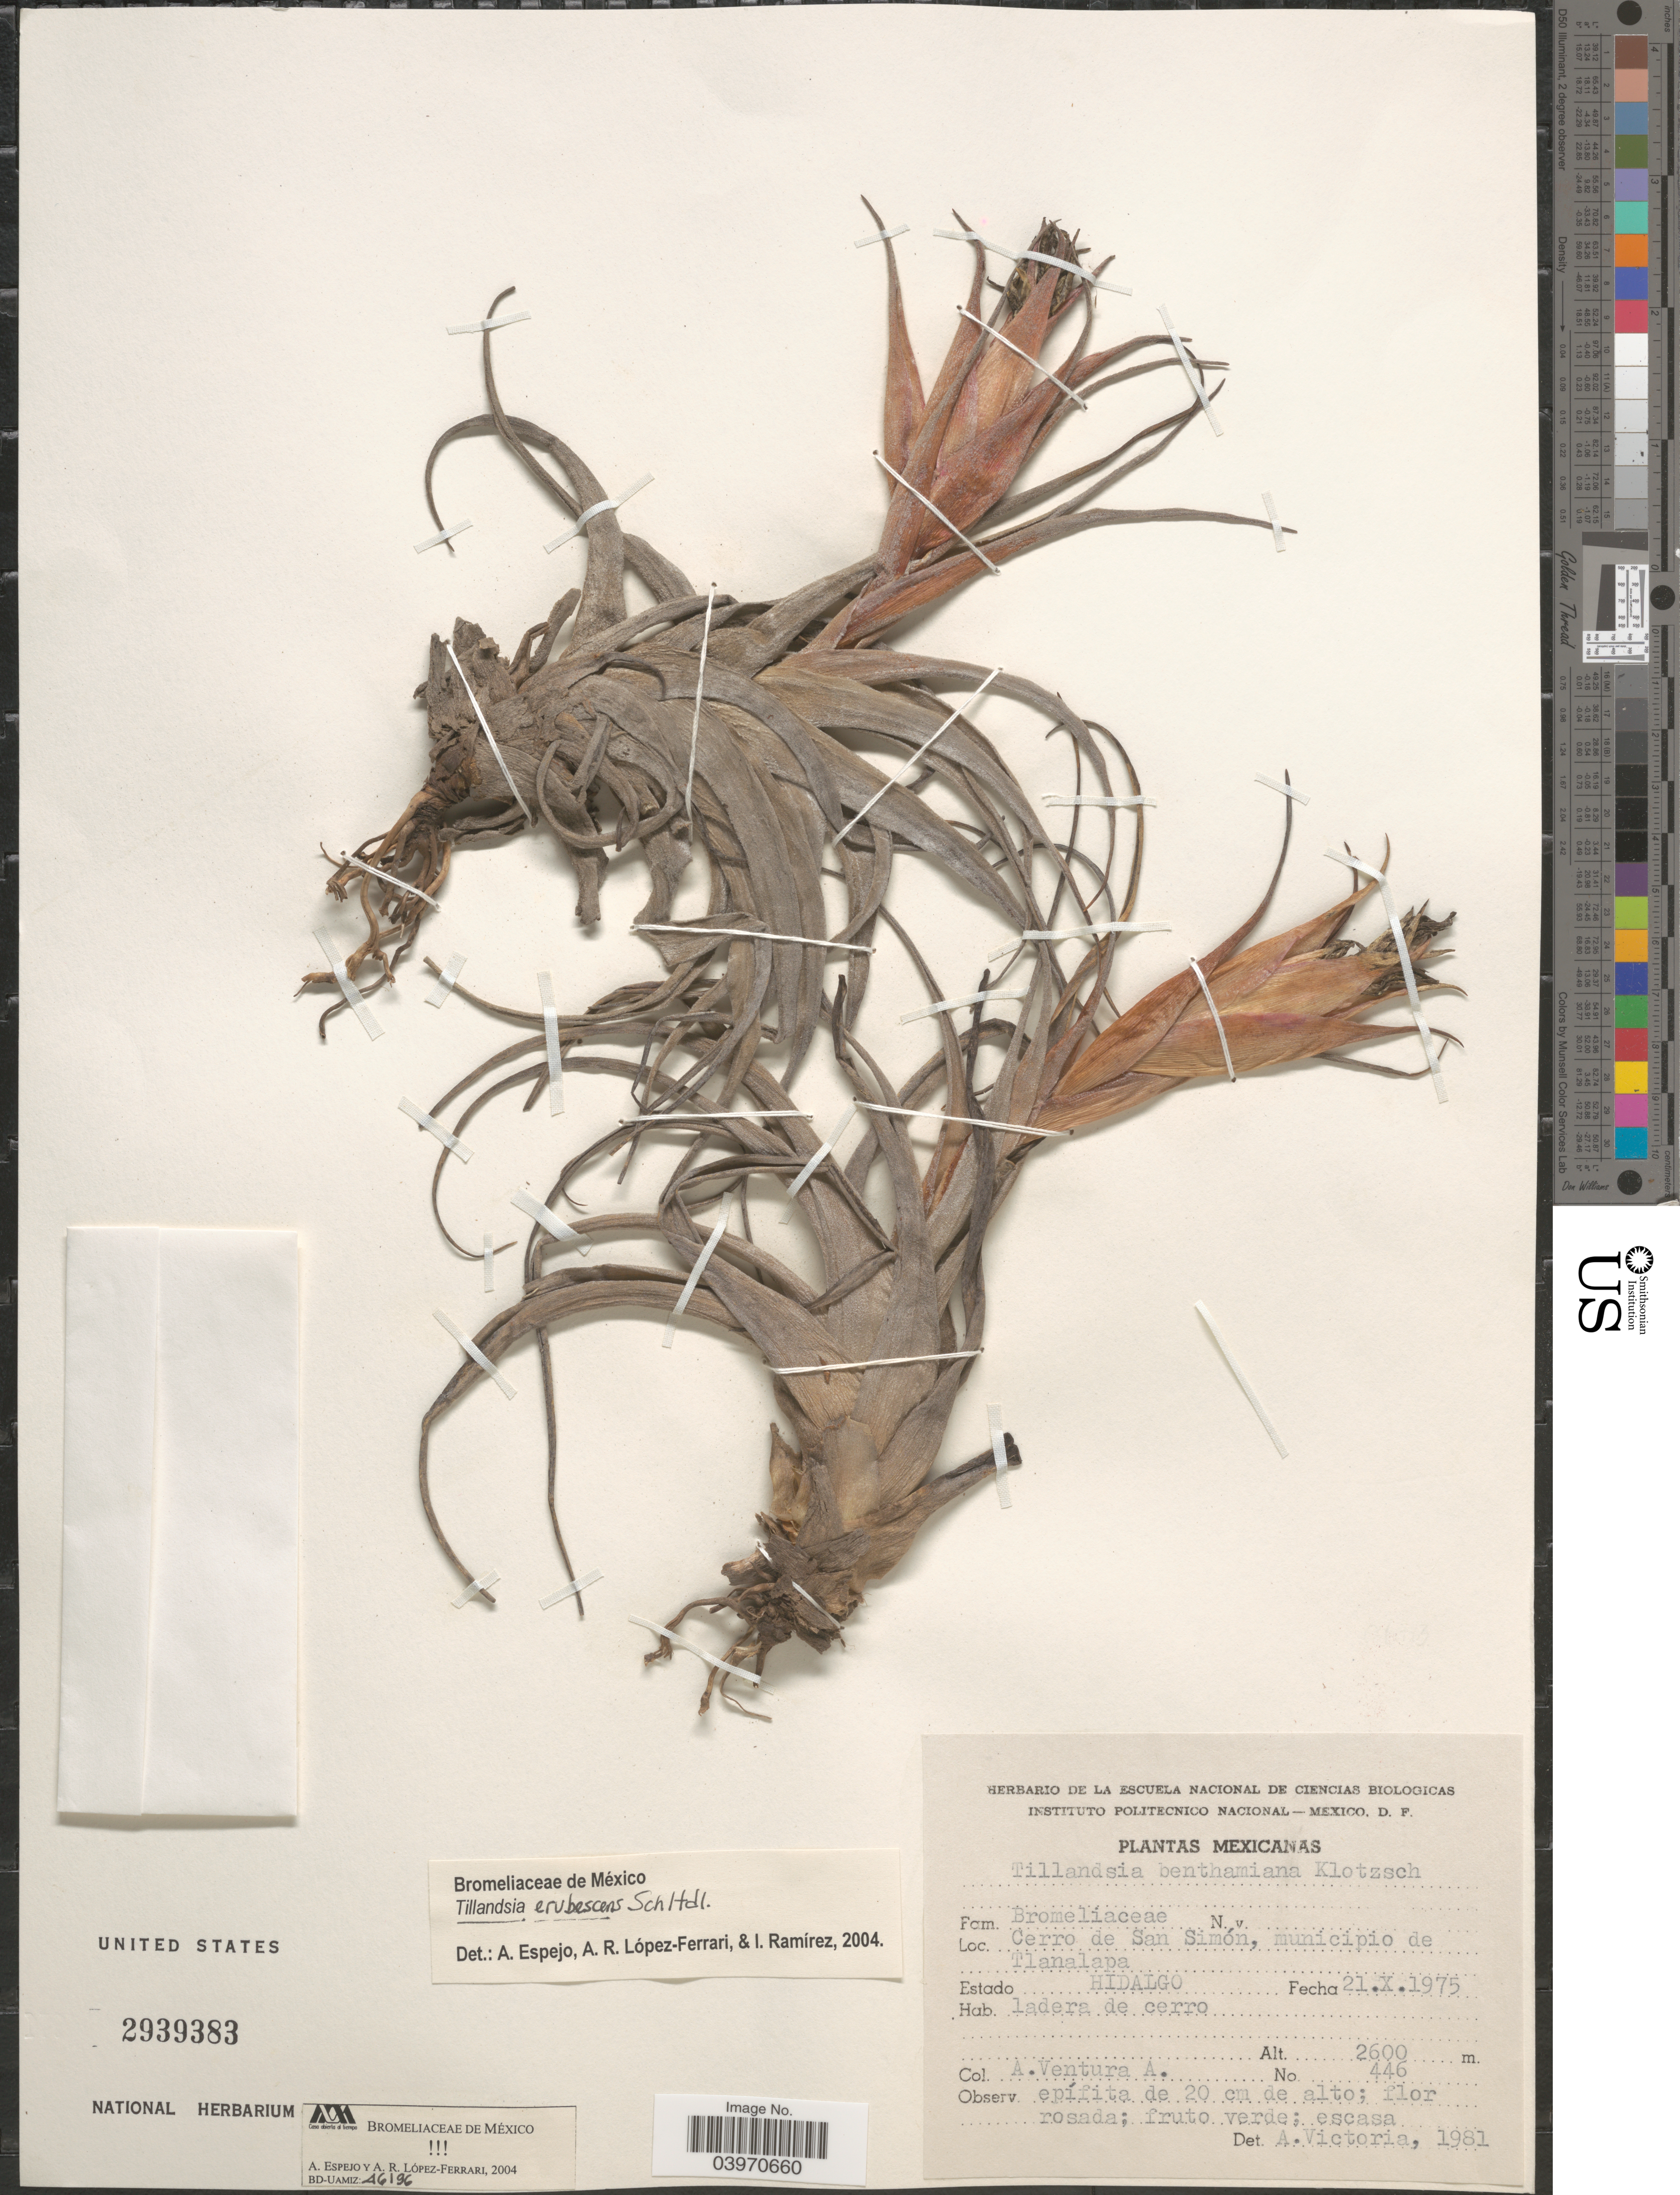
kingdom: Plantae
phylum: Tracheophyta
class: Liliopsida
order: Poales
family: Bromeliaceae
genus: Tillandsia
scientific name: Tillandsia erubescens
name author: Schltdl.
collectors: A. Ventura A.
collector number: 446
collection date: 1975-10-21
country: Mexico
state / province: Hidalgo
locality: Cerro de San Simón, municipio de Tlanalapa.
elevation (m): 2600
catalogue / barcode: US 2939383